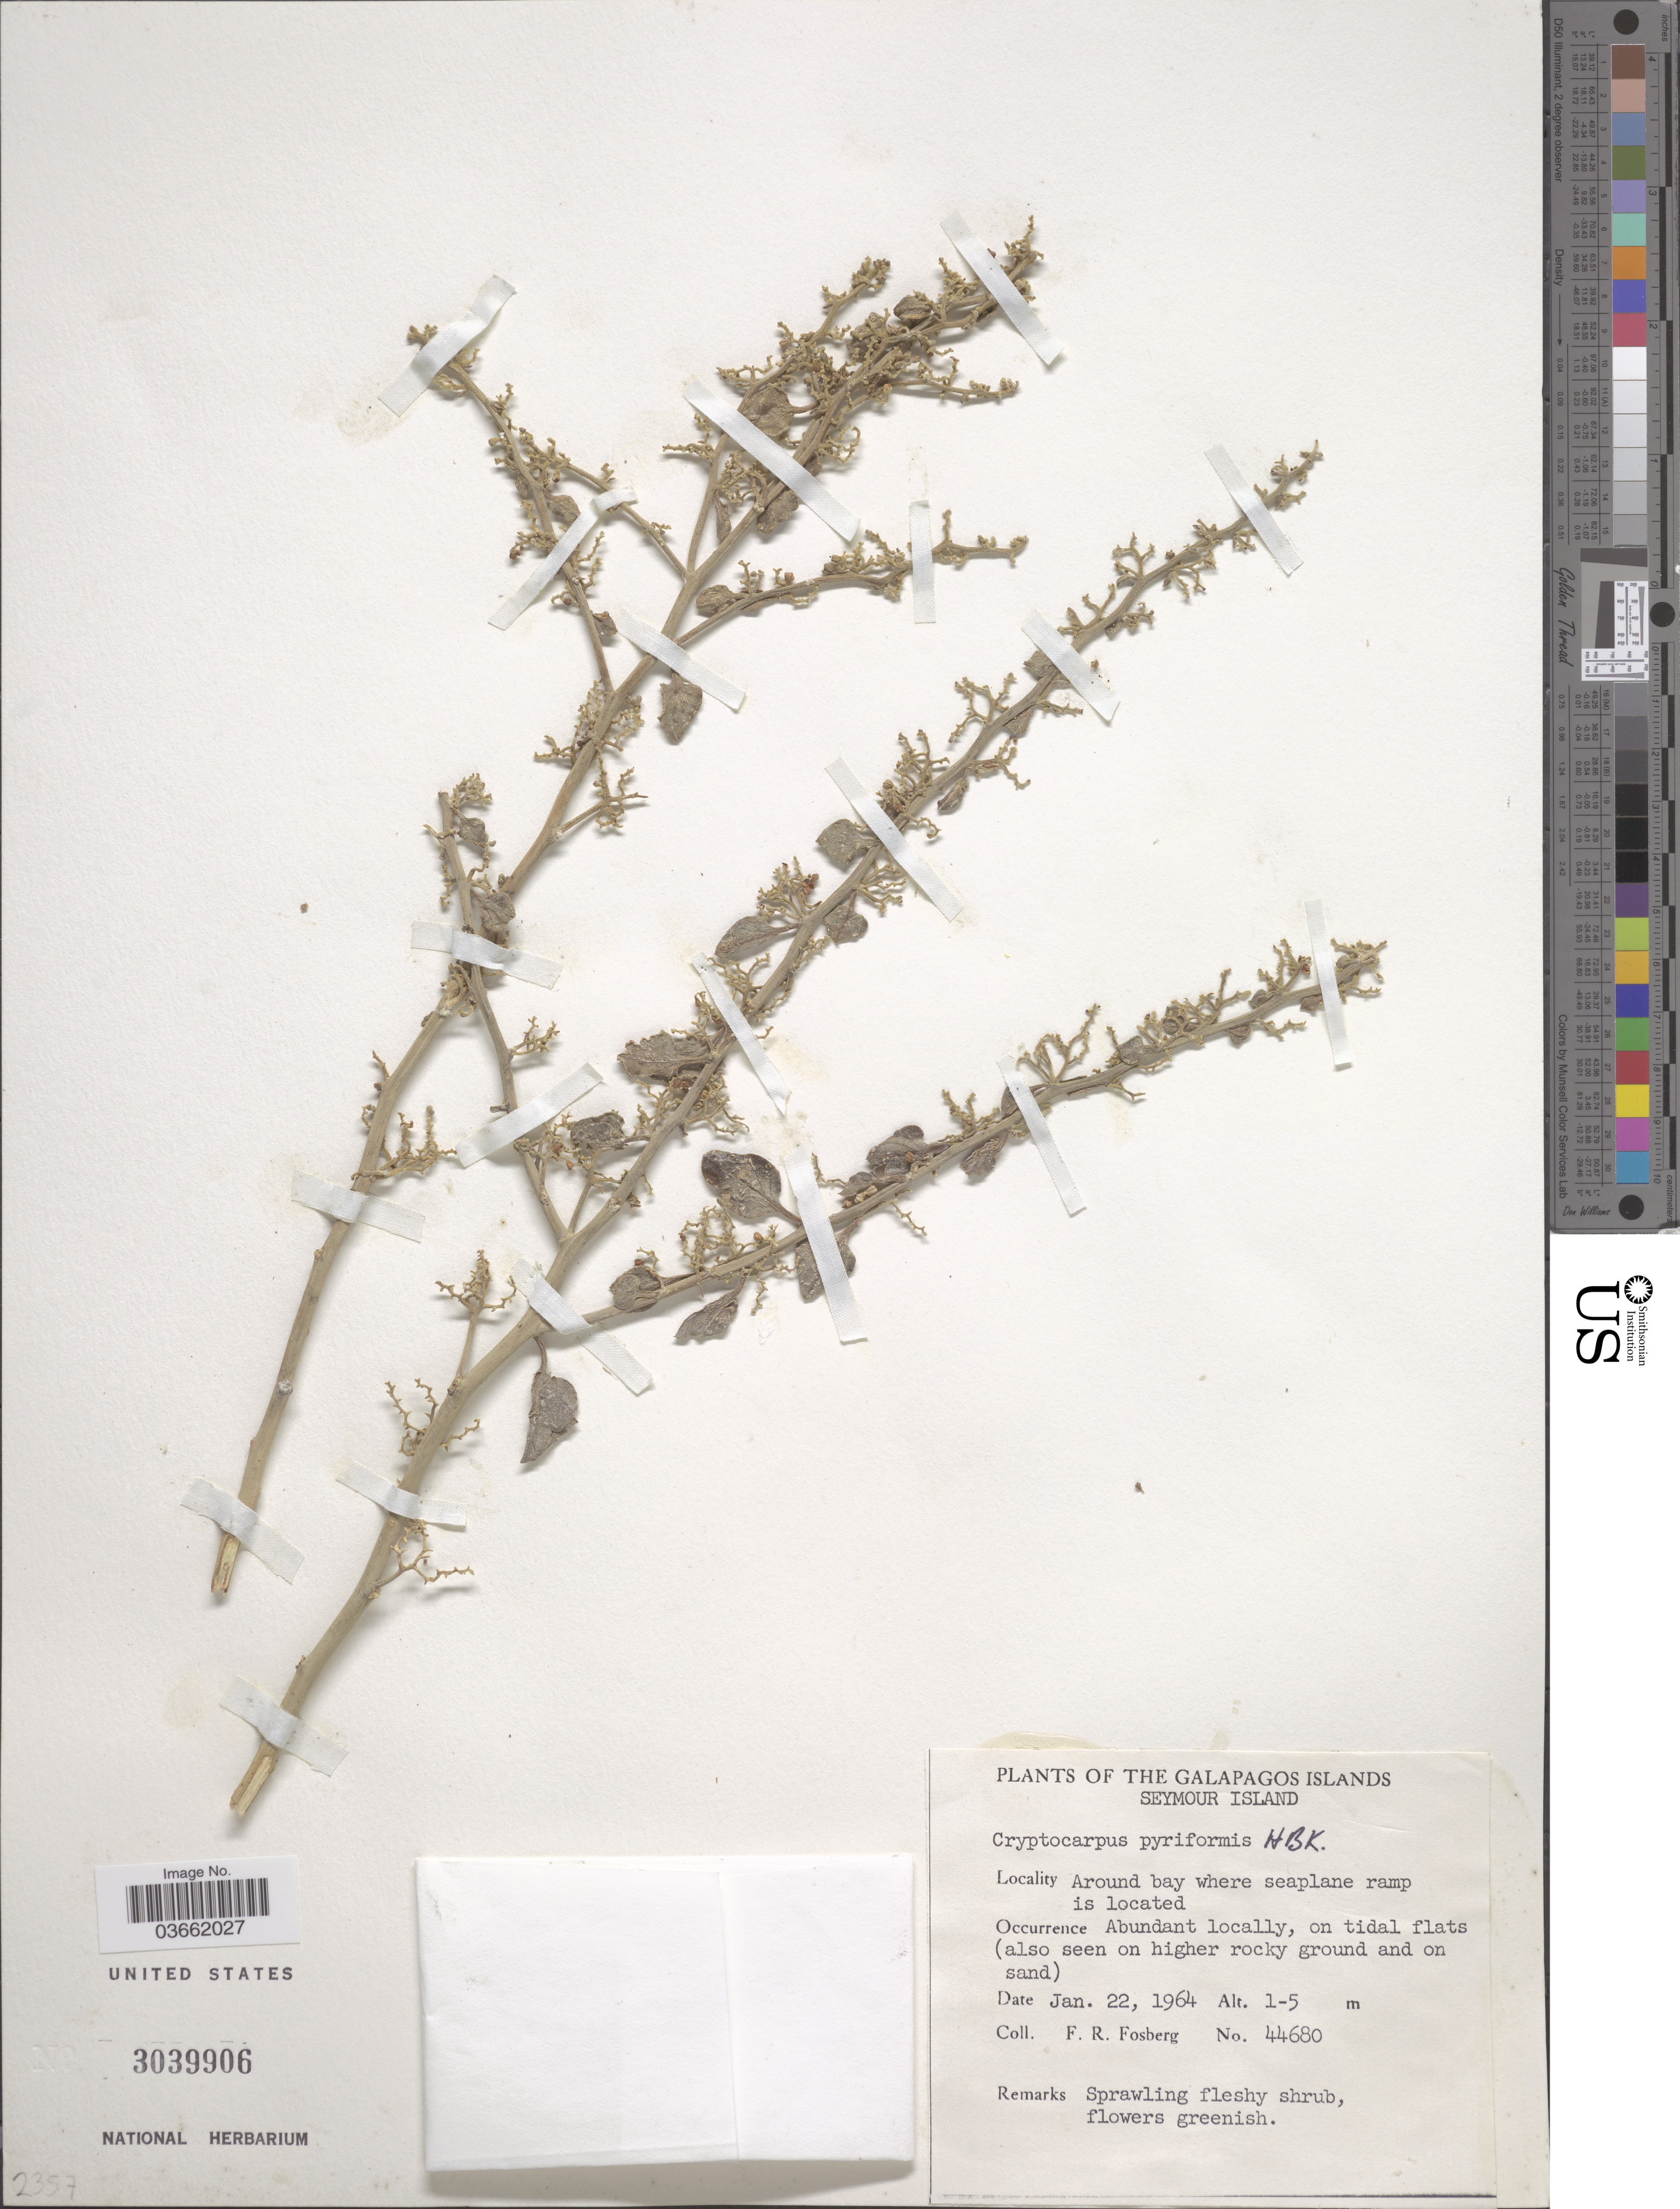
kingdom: Plantae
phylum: Tracheophyta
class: Magnoliopsida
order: Caryophyllales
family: Nyctaginaceae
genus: Cryptocarpus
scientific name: Cryptocarpus pyriformis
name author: Kunth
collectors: F. R. Fosberg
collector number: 44680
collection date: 1964-01-22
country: Ecuador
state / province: Colón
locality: The Galapagos Islands. Seymour Island. Around bay where seaplane ramp is located.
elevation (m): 1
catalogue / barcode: US 3039906